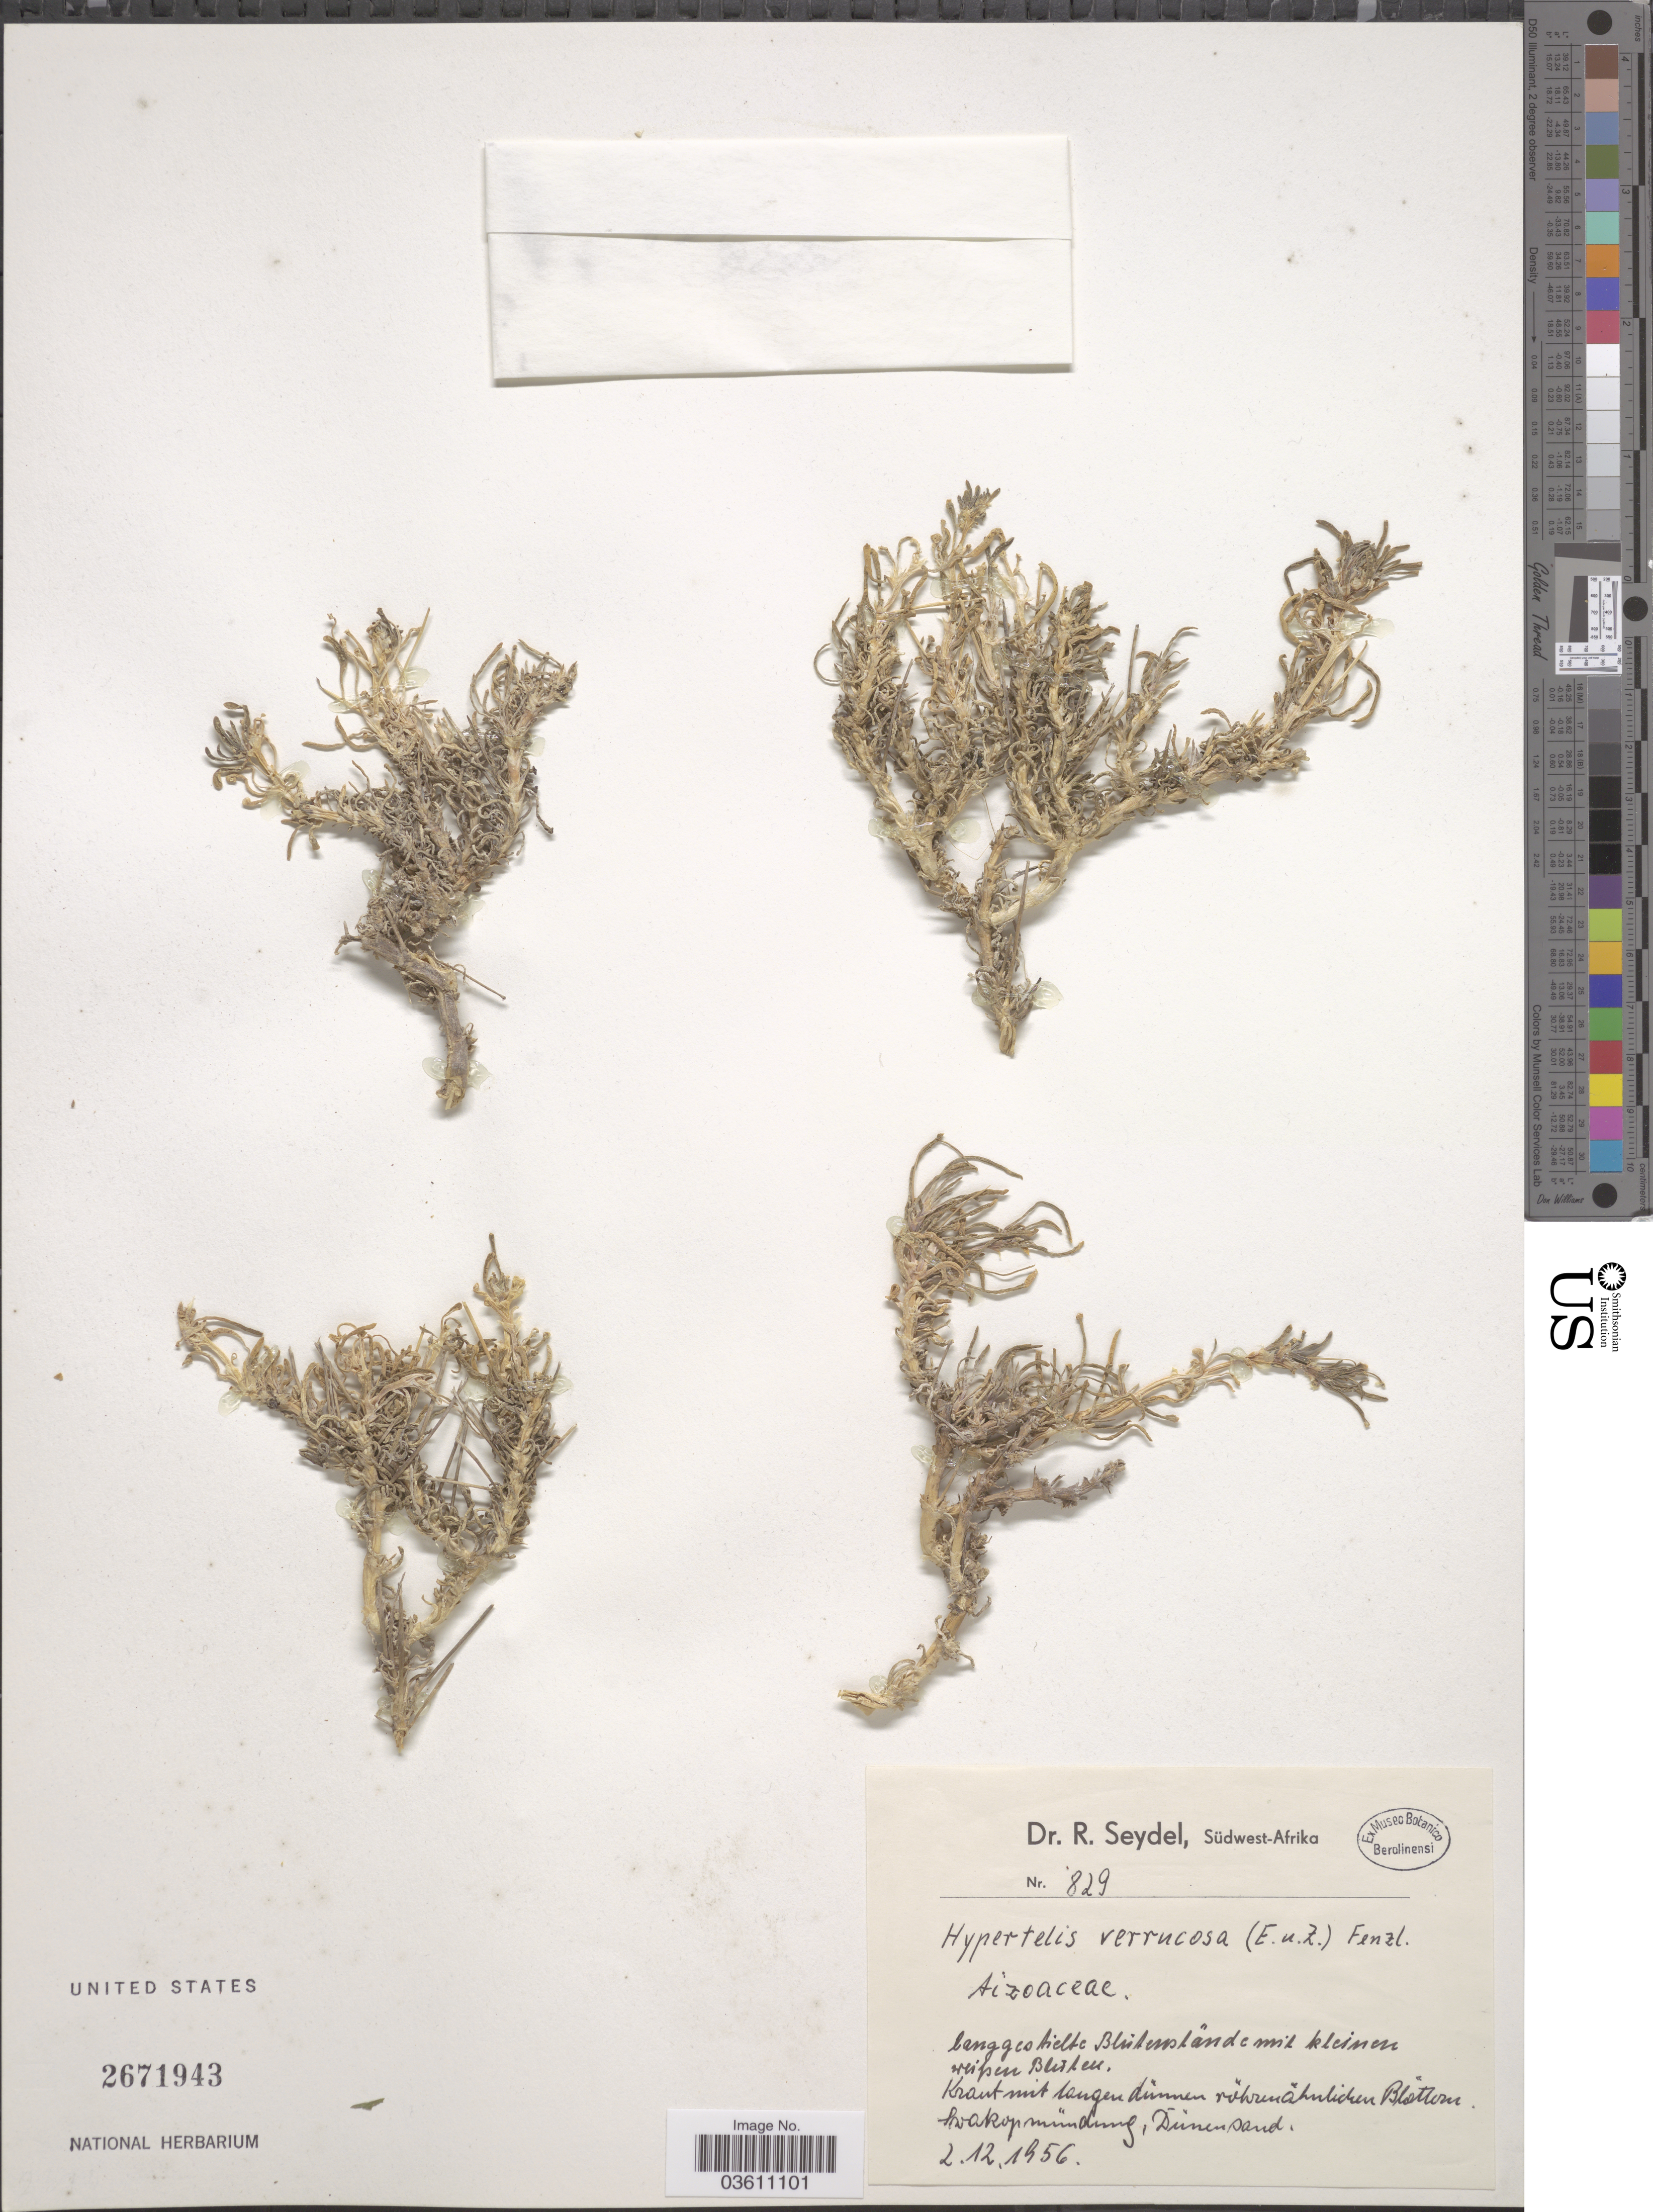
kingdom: Plantae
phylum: Tracheophyta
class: Magnoliopsida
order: Caryophyllales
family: Kewaceae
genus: Kewa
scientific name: Kewa caespitosa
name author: (Friedrich) Christenh.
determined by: Thulin, M., (SWEDEN)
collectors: R. Seydel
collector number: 829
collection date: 1956-12-02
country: Namibia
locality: Südwest-Afrika. Swakopmündung, Dünensand.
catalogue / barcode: US 2671943